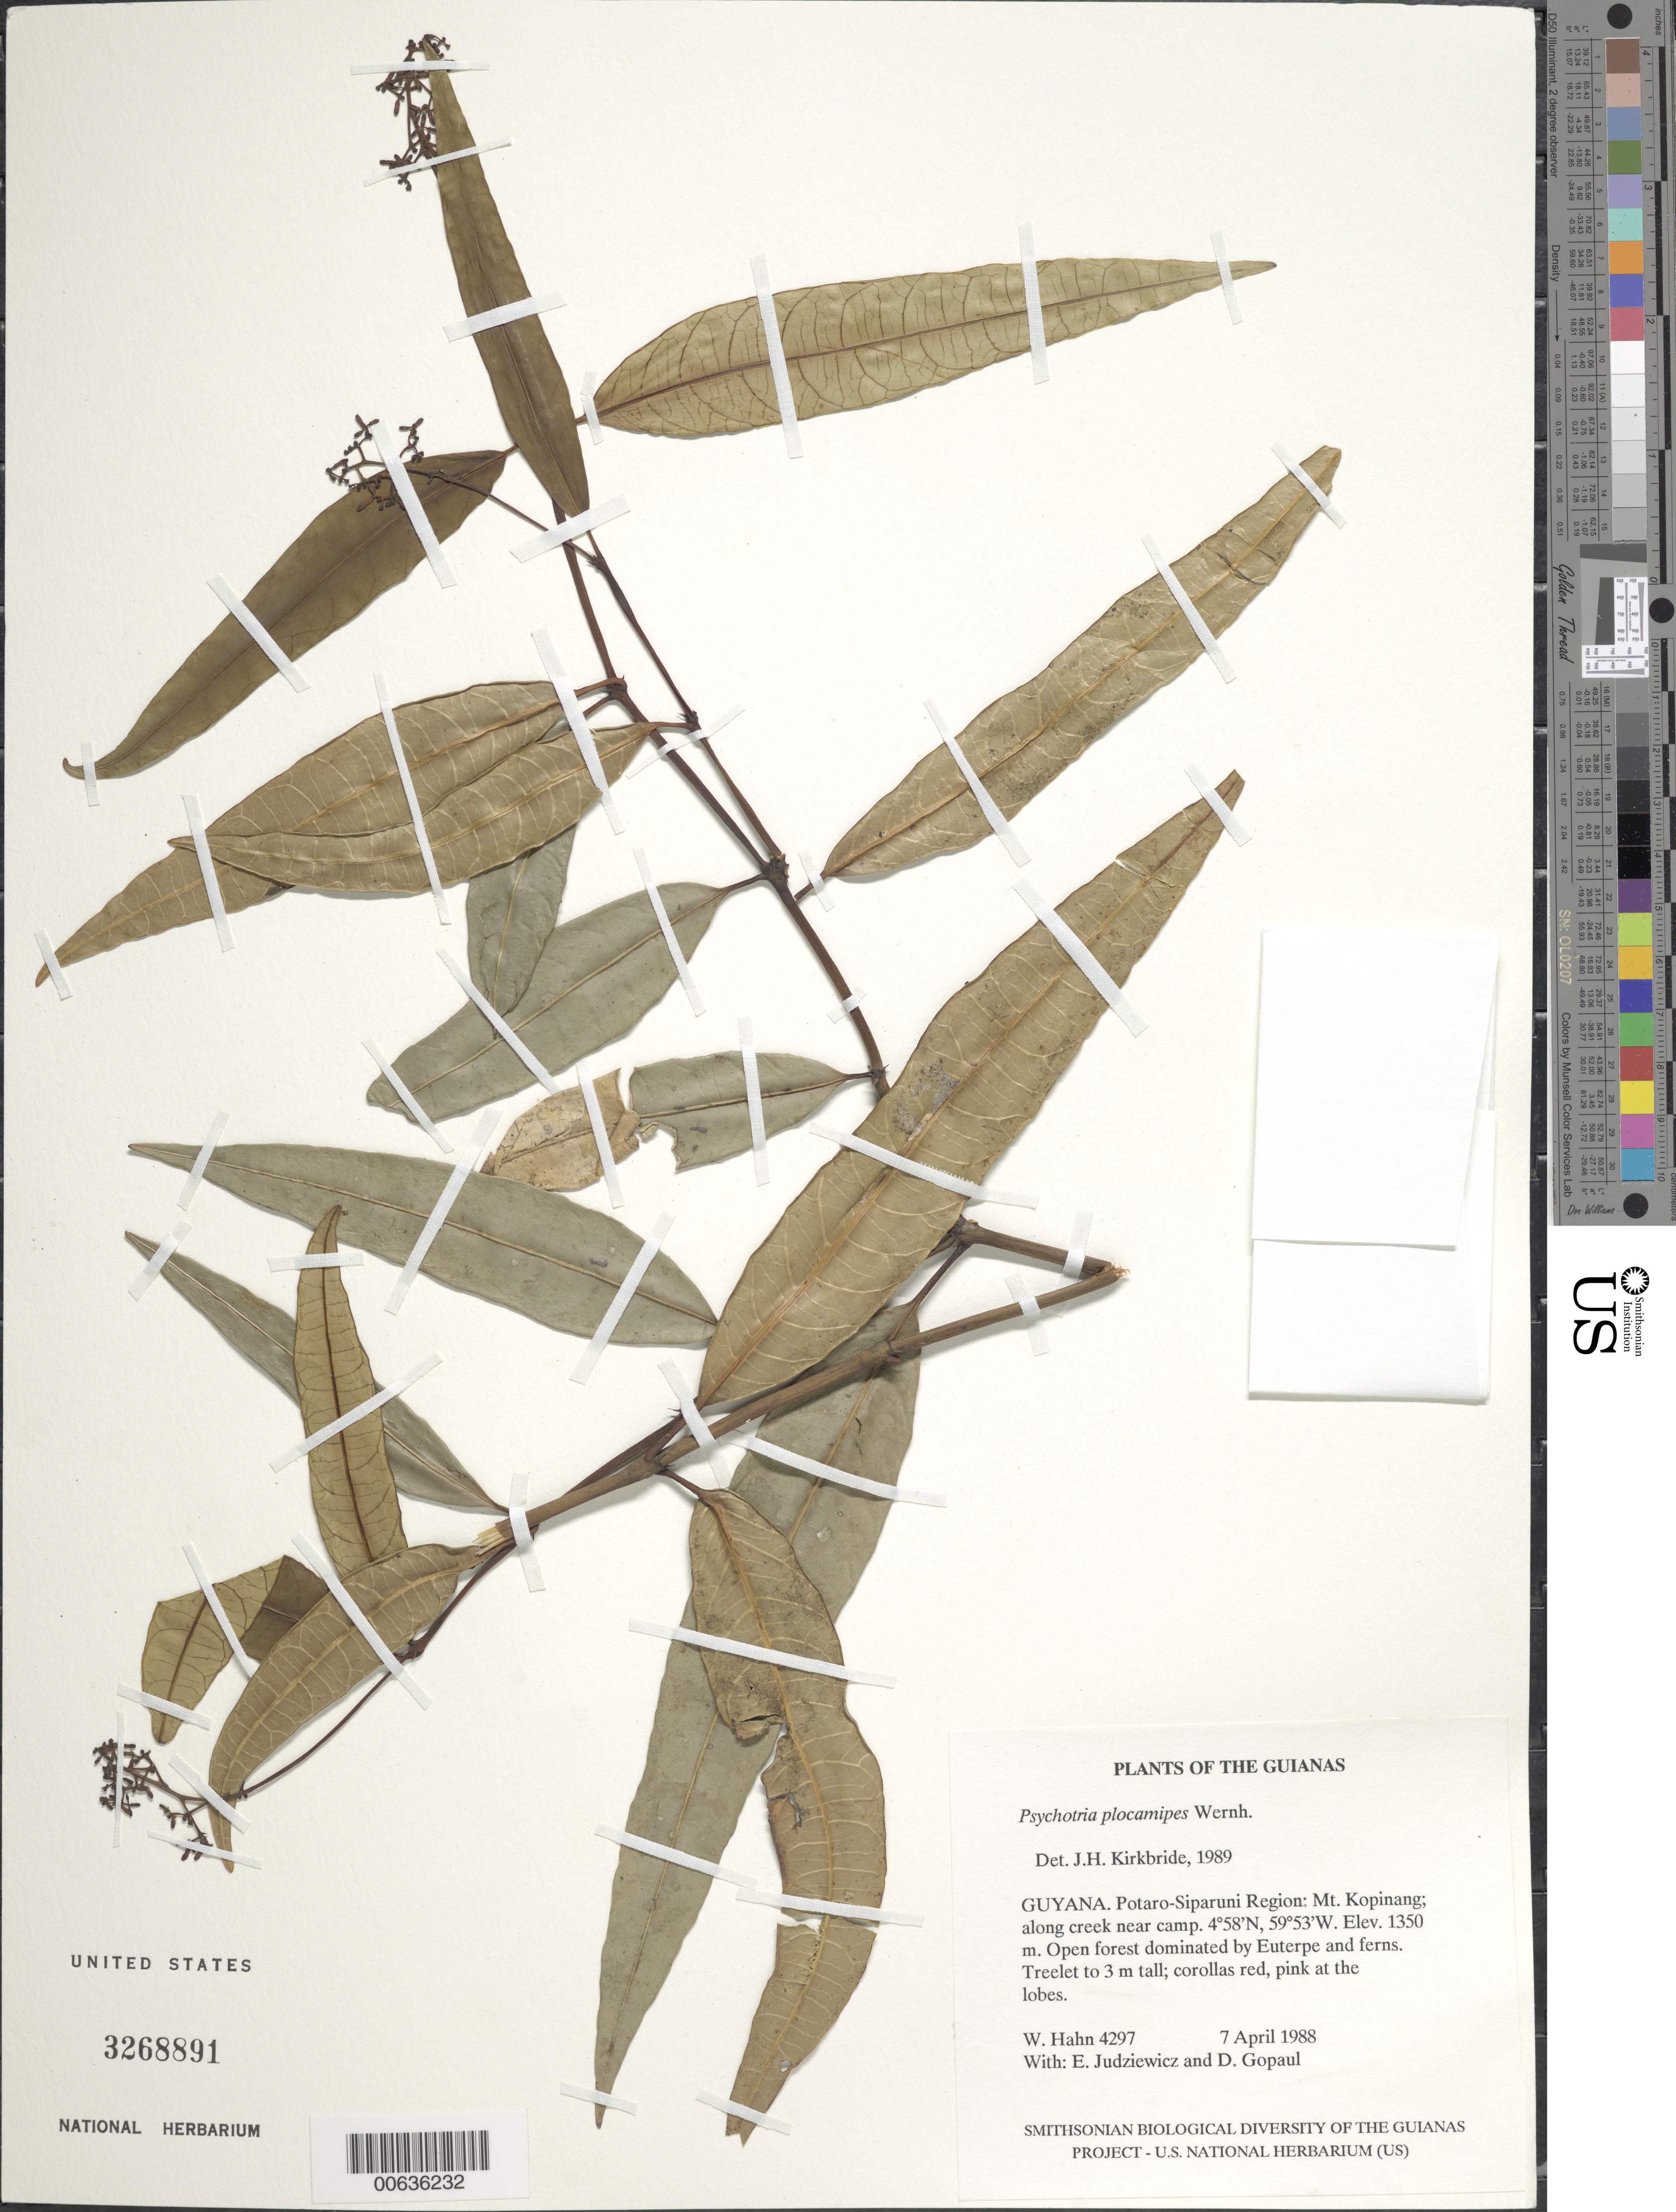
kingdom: Plantae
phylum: Tracheophyta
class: Magnoliopsida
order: Gentianales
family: Rubiaceae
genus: Palicourea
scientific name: Palicourea plocamipes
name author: (Wernham) Delprete & J.H. Kirkbr.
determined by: Kirkbride, J. H., Jr.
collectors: W. Hahn, E. J. Judziewicz & D. Gopaul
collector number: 4297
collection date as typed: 7 April 1988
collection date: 1988-04-07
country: Guyana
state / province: Potaro-Siparuni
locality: Mt. Kopinang; along creek near camp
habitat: Open forest dominated by Euterpe and ferns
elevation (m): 1350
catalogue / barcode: US 3268891